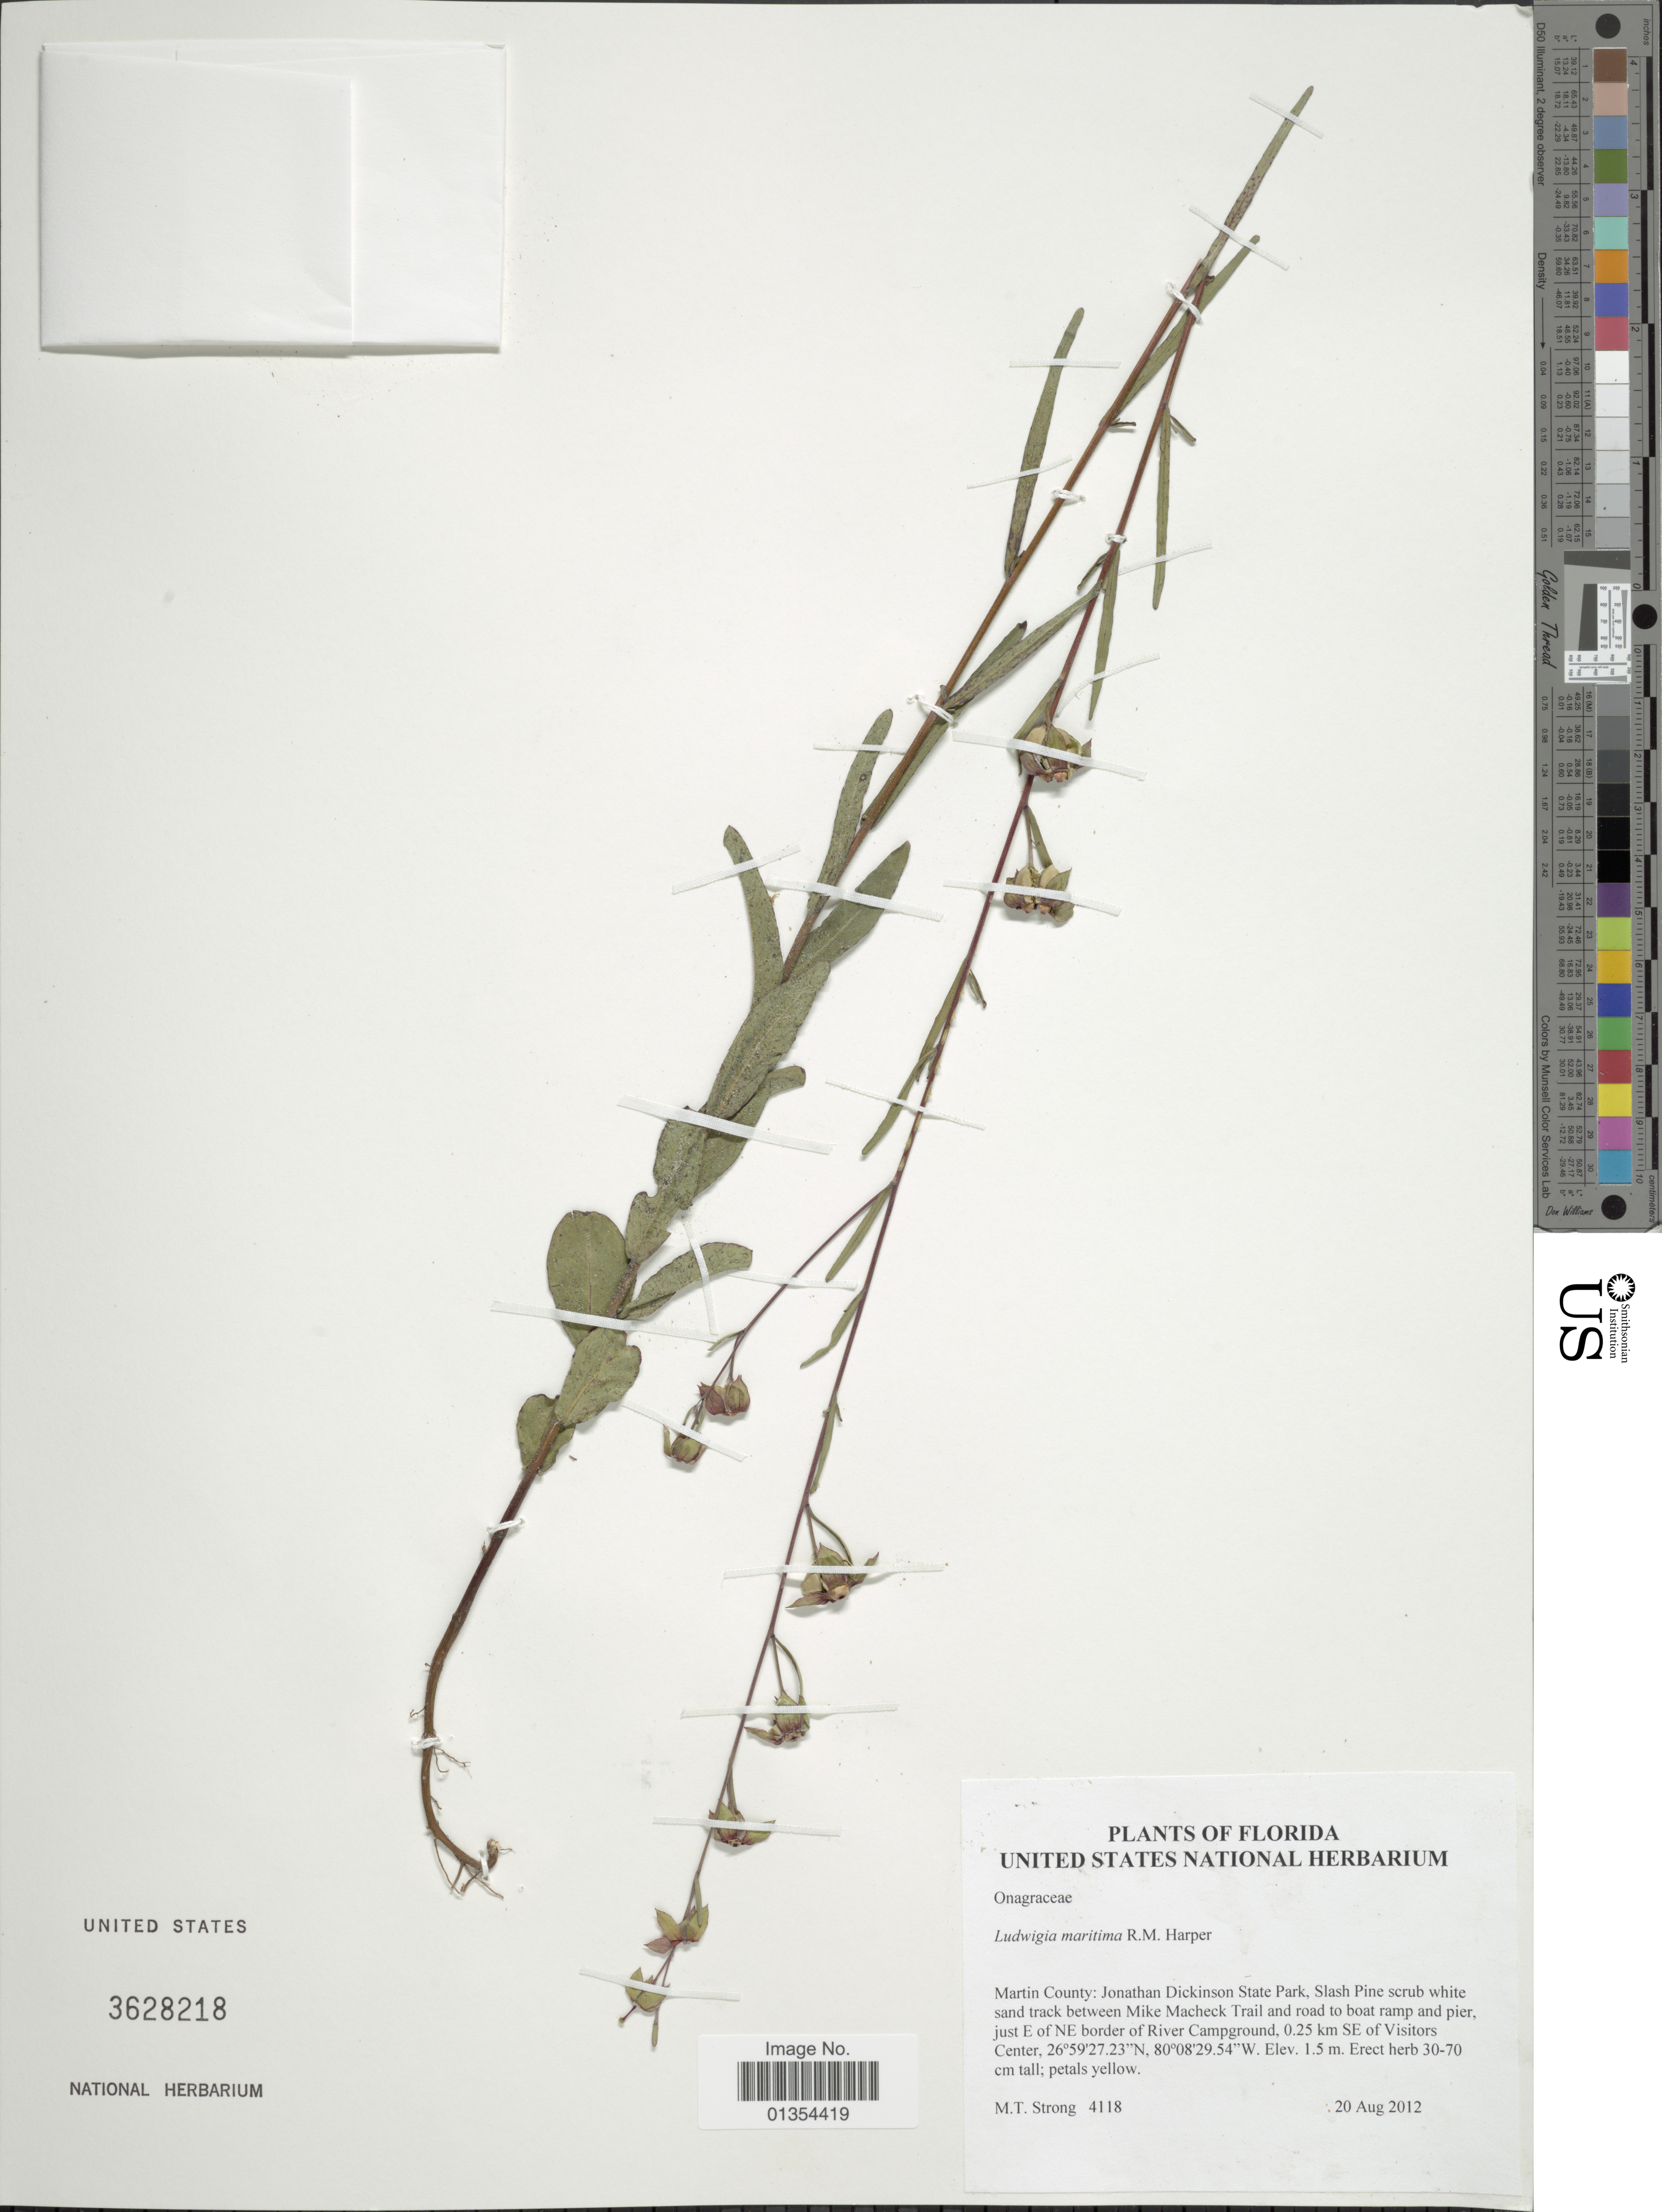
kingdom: Plantae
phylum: Tracheophyta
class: Magnoliopsida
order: Myrtales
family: Onagraceae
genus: Ludwigia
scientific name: Ludwigia maritima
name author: R.M. Harper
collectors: M. T. Strong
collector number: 4118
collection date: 2012-08-20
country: United States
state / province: Florida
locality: Martin County: Jonathan Dickinson State Park, Slash Pine scrub white sand track between Mike Macheck Trail and road to boat ramp and pier, just E of NE border of River Campground, 0.25 km SE of Visitors Center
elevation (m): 2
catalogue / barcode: US 3628218